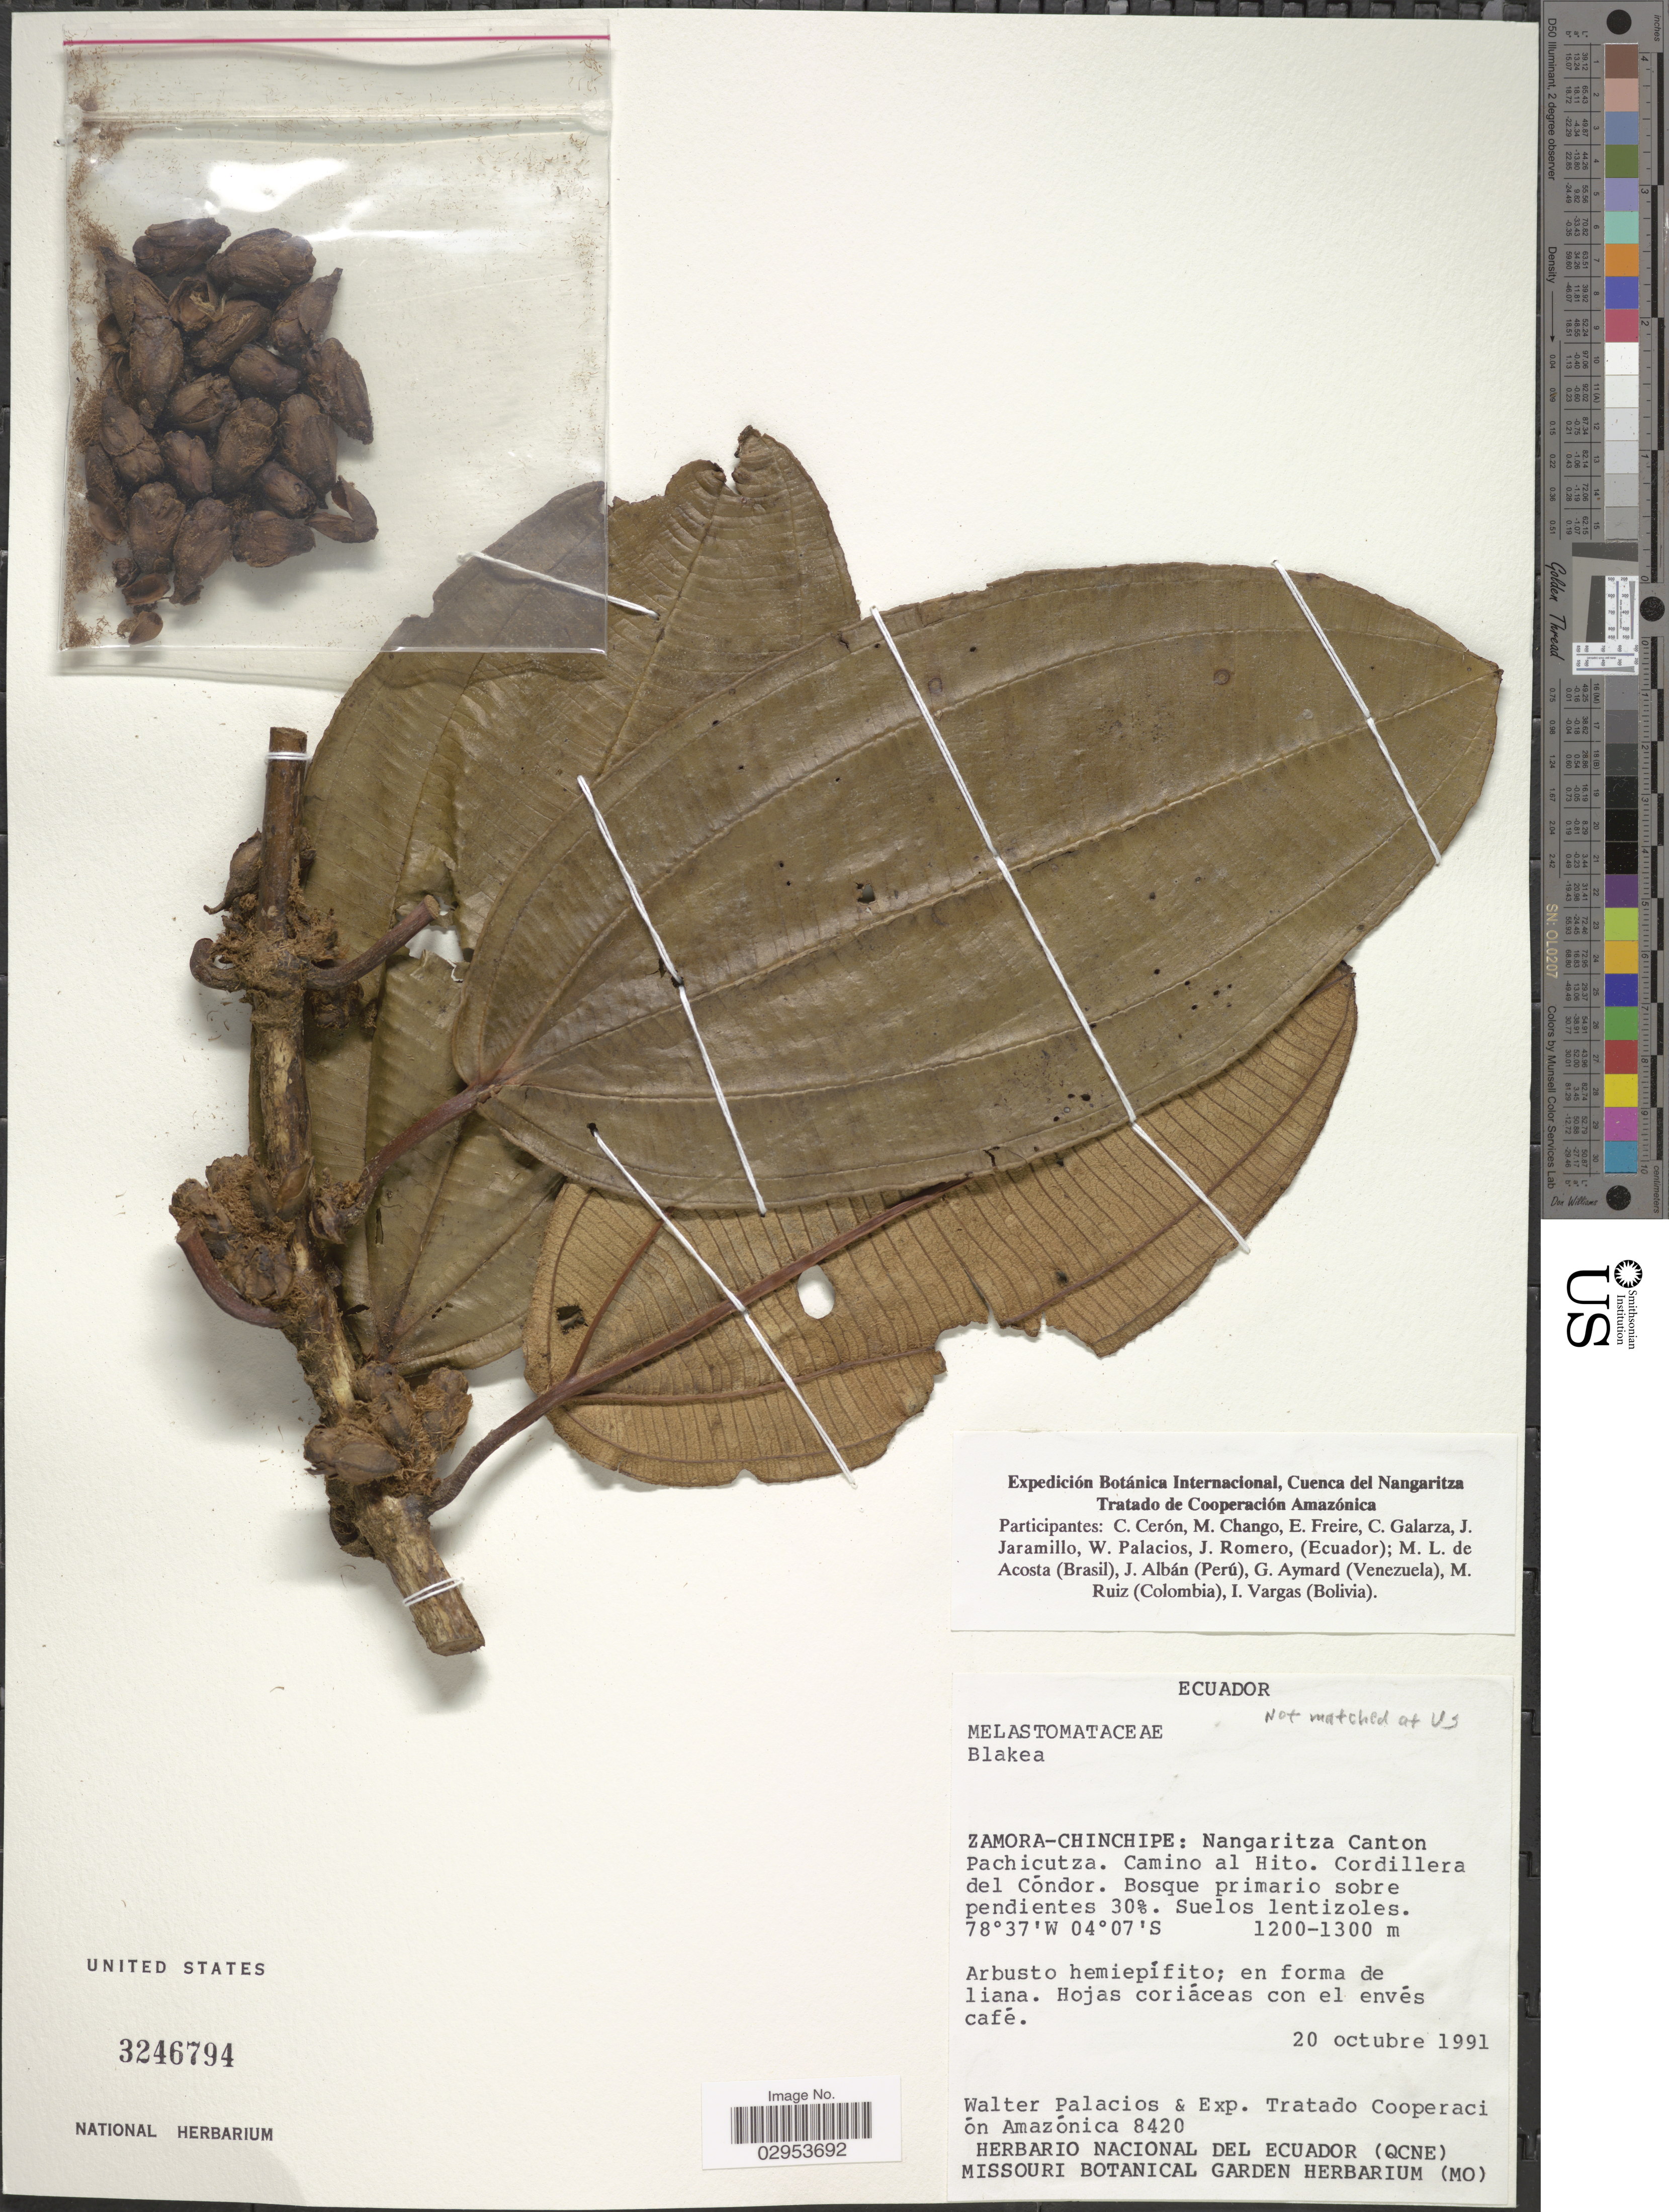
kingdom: Plantae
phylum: Tracheophyta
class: Magnoliopsida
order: Myrtales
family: Melastomataceae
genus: Blakea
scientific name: Blakea sp.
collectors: W. Palacios & Exp. Tratado Cooperación Amazónica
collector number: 8420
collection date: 1991-10-20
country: Ecuador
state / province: Zamora-Chinchipe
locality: Nangaritza Canton Pachicutza. Camino al Hito. Cordillera del Cóndor.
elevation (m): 1200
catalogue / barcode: US 3246794